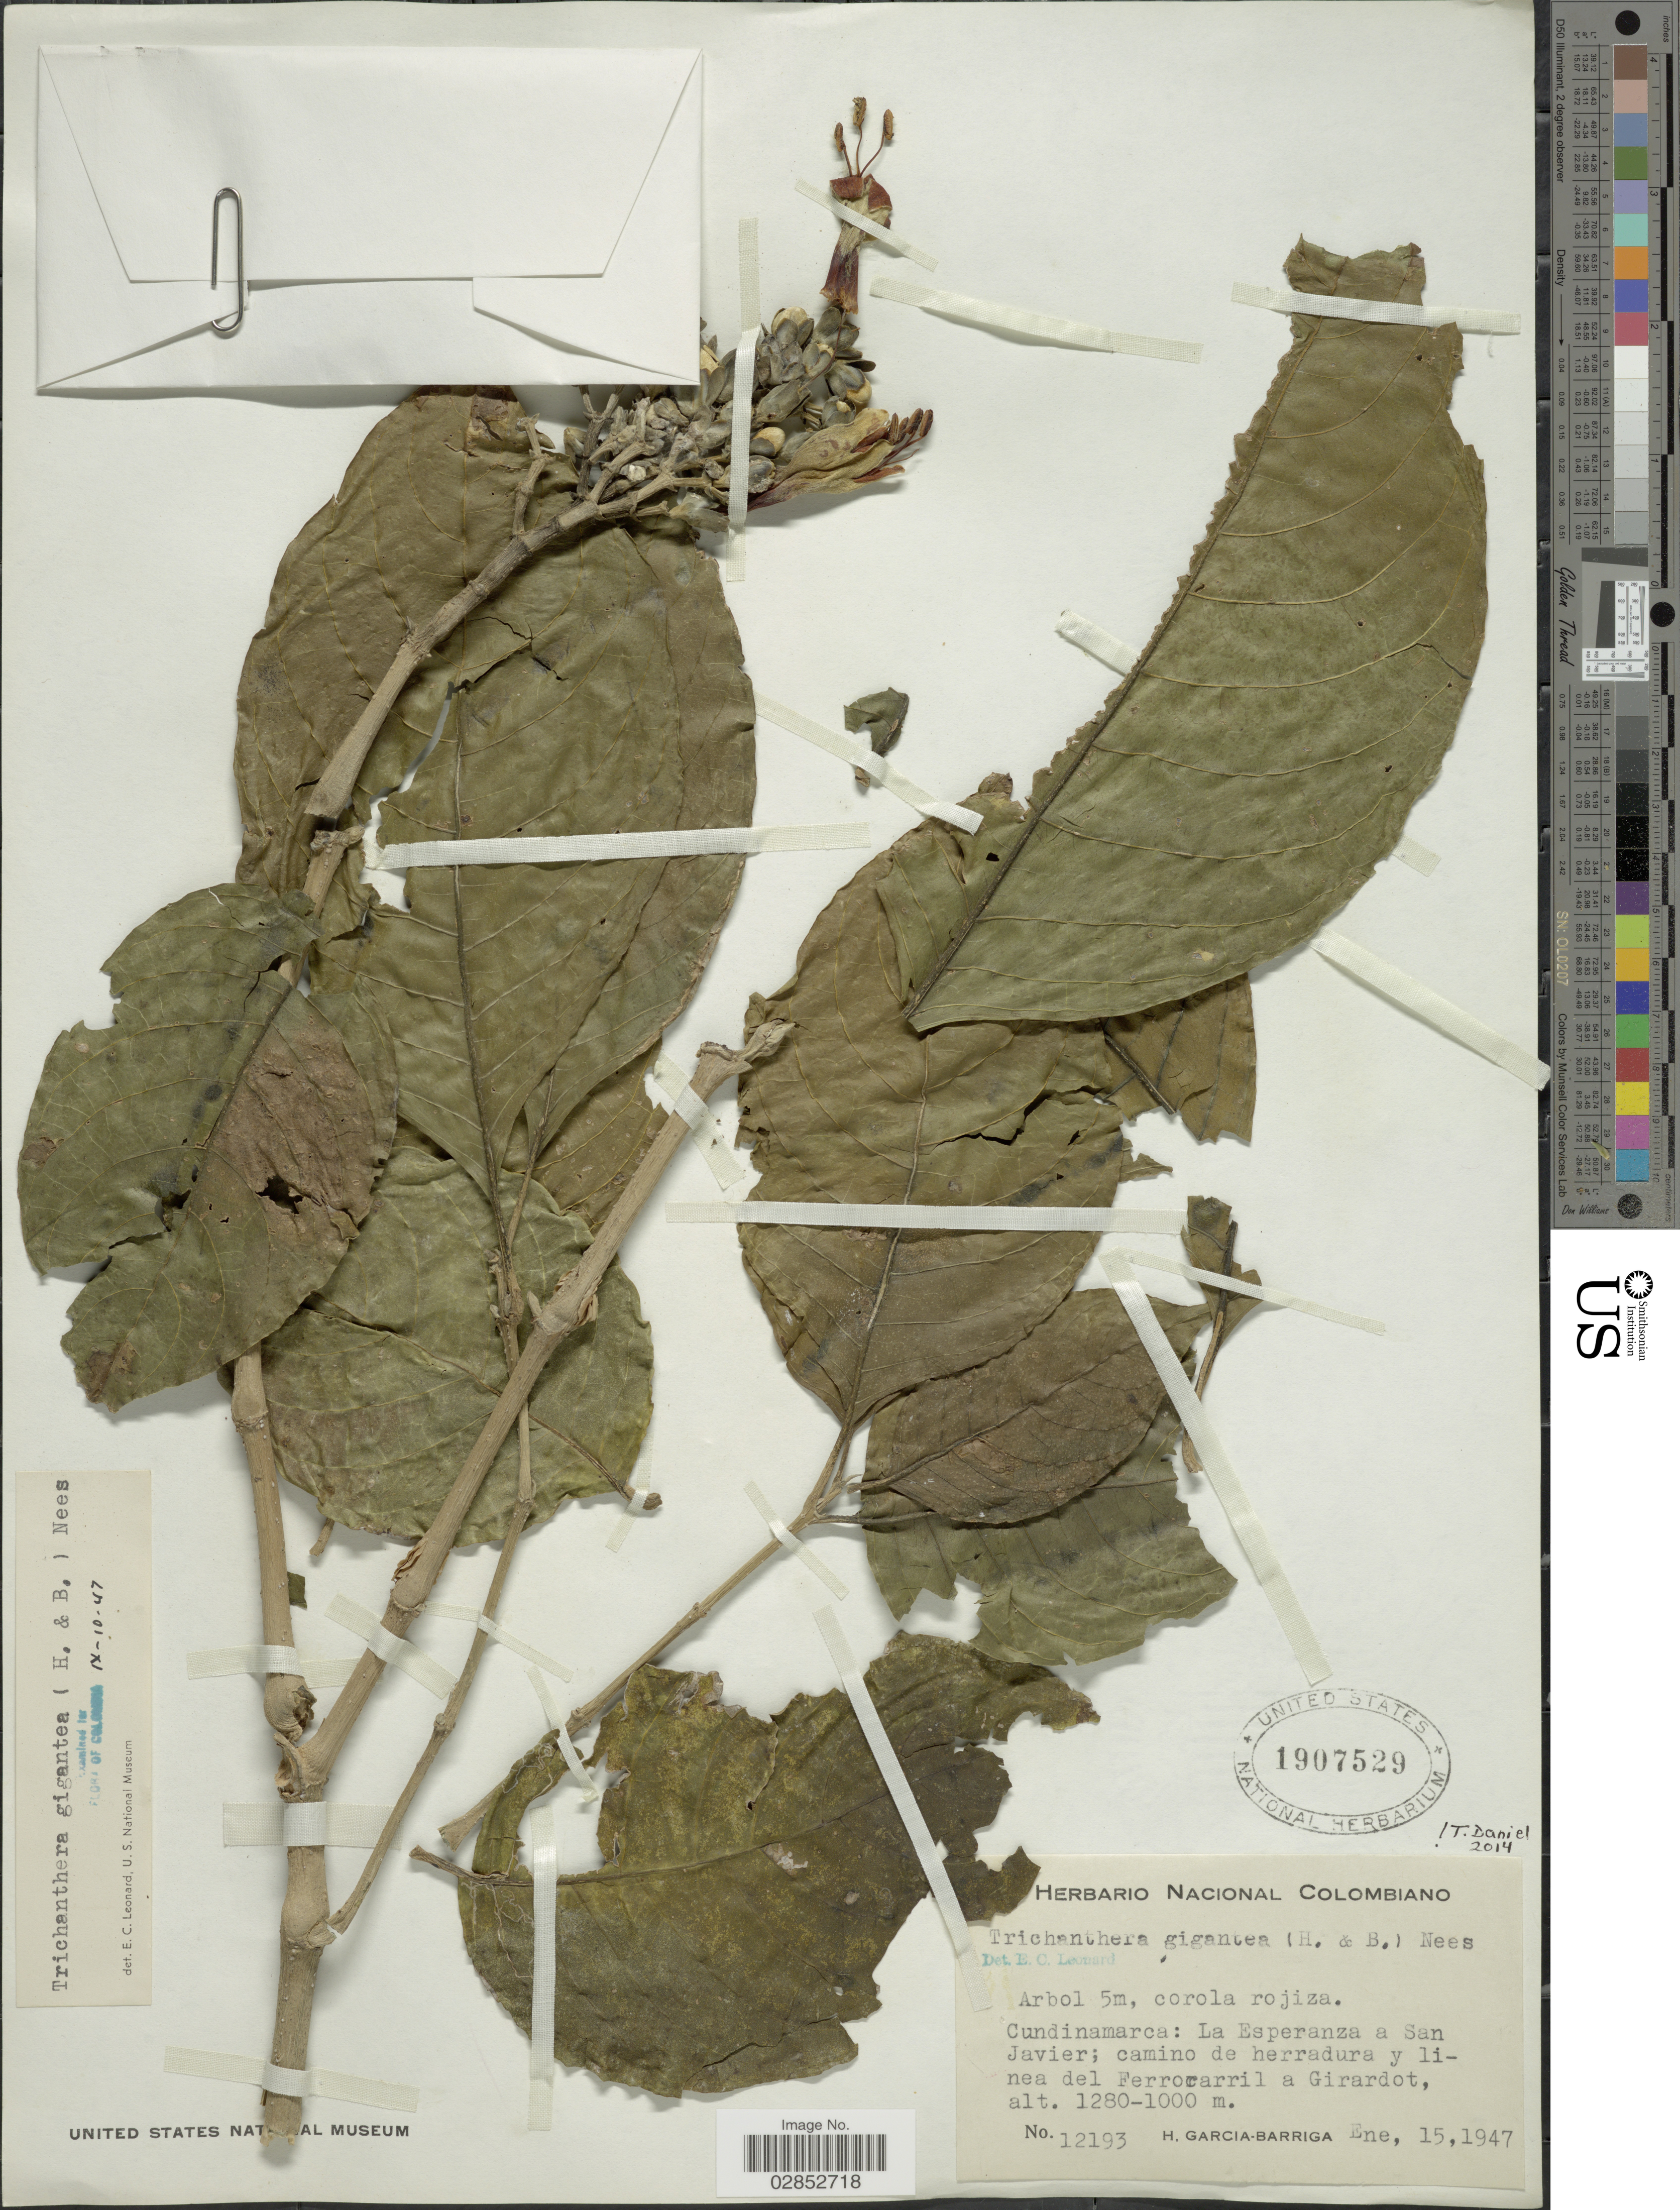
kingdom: Plantae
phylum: Tracheophyta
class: Magnoliopsida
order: Lamiales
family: Acanthaceae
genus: Trichanthera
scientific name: Trichanthera gigantea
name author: (Bonpl.) Nees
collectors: H. García Barriga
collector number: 12193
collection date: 1947-01-15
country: Colombia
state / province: Cundinamarca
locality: La Esperanza a San Javier; camino de herradura y linea del Ferrocarril a Girardot.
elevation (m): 1000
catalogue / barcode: US 1907529